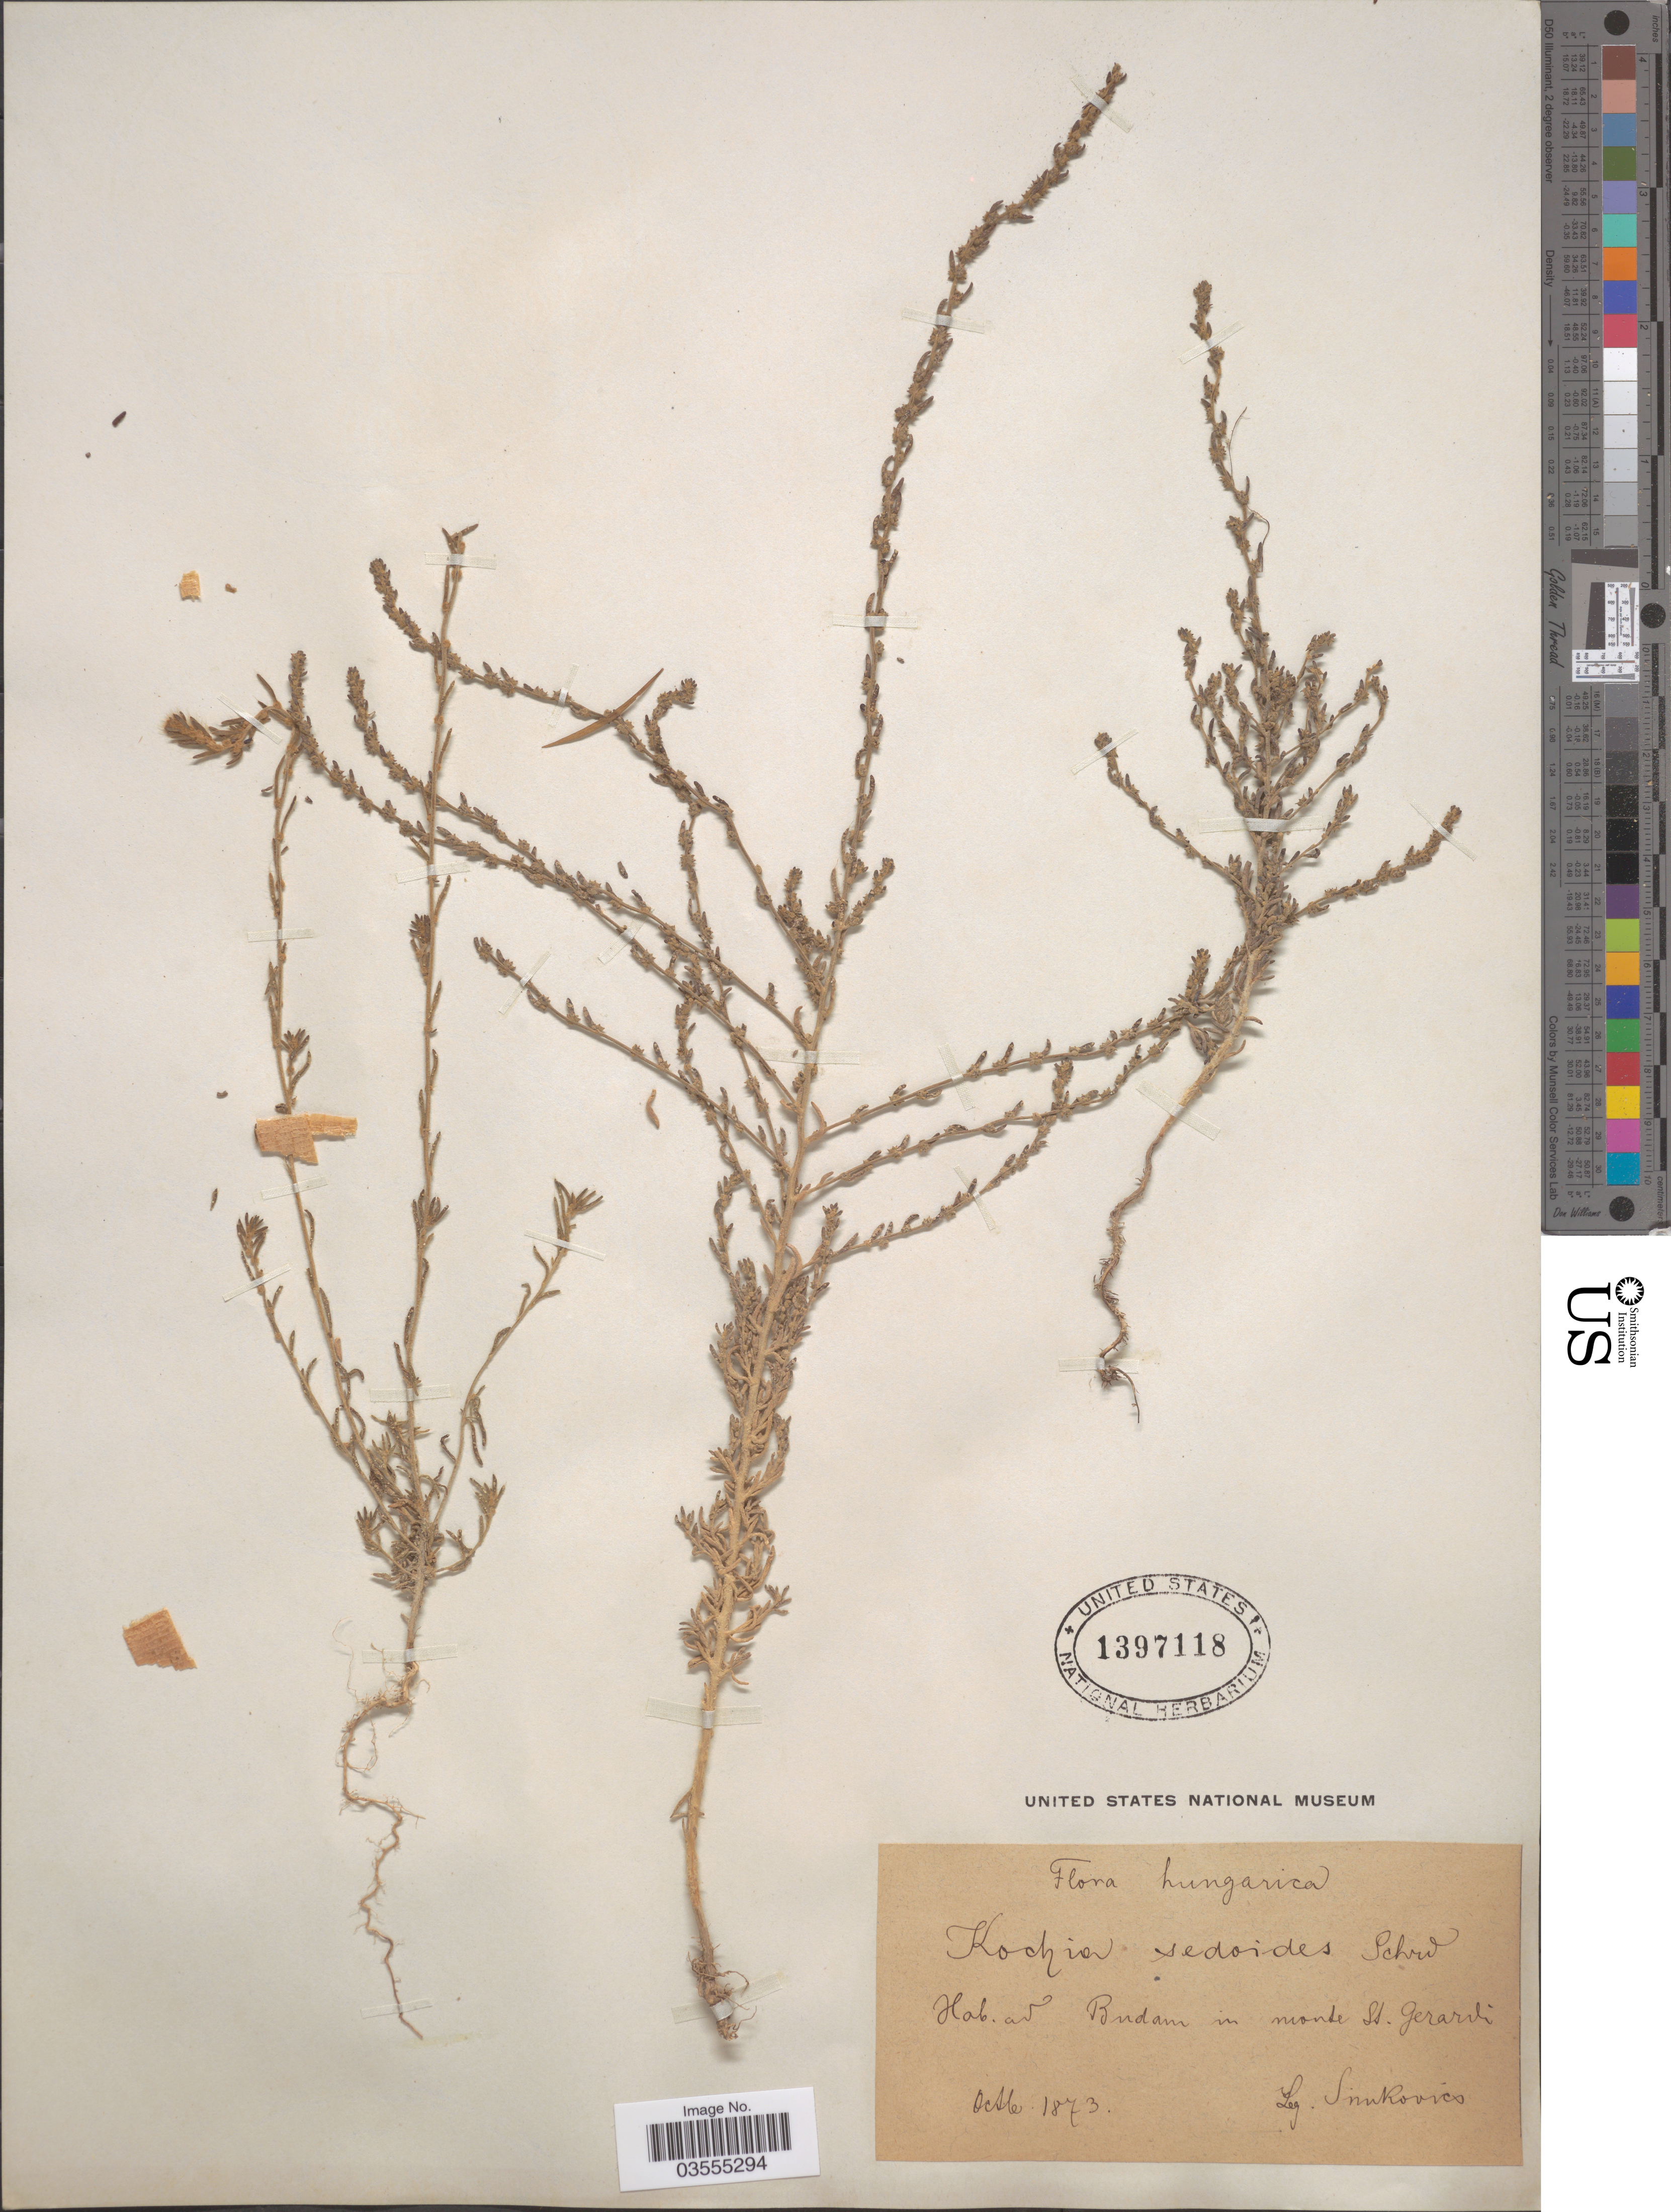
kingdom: Plantae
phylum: Tracheophyta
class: Magnoliopsida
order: Caryophyllales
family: Amaranthaceae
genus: Grubovia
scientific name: Grubovia sedoides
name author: (Pall.) G.L. Chu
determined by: Strong, Mark T., (BOT), Smithsonian Institution - National Museum of Natural History (UNITED STATES)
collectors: -. Simkovics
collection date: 1873-10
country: Hungary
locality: Hungarica. Budam in monte St. Gerardi.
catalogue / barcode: US 1397118